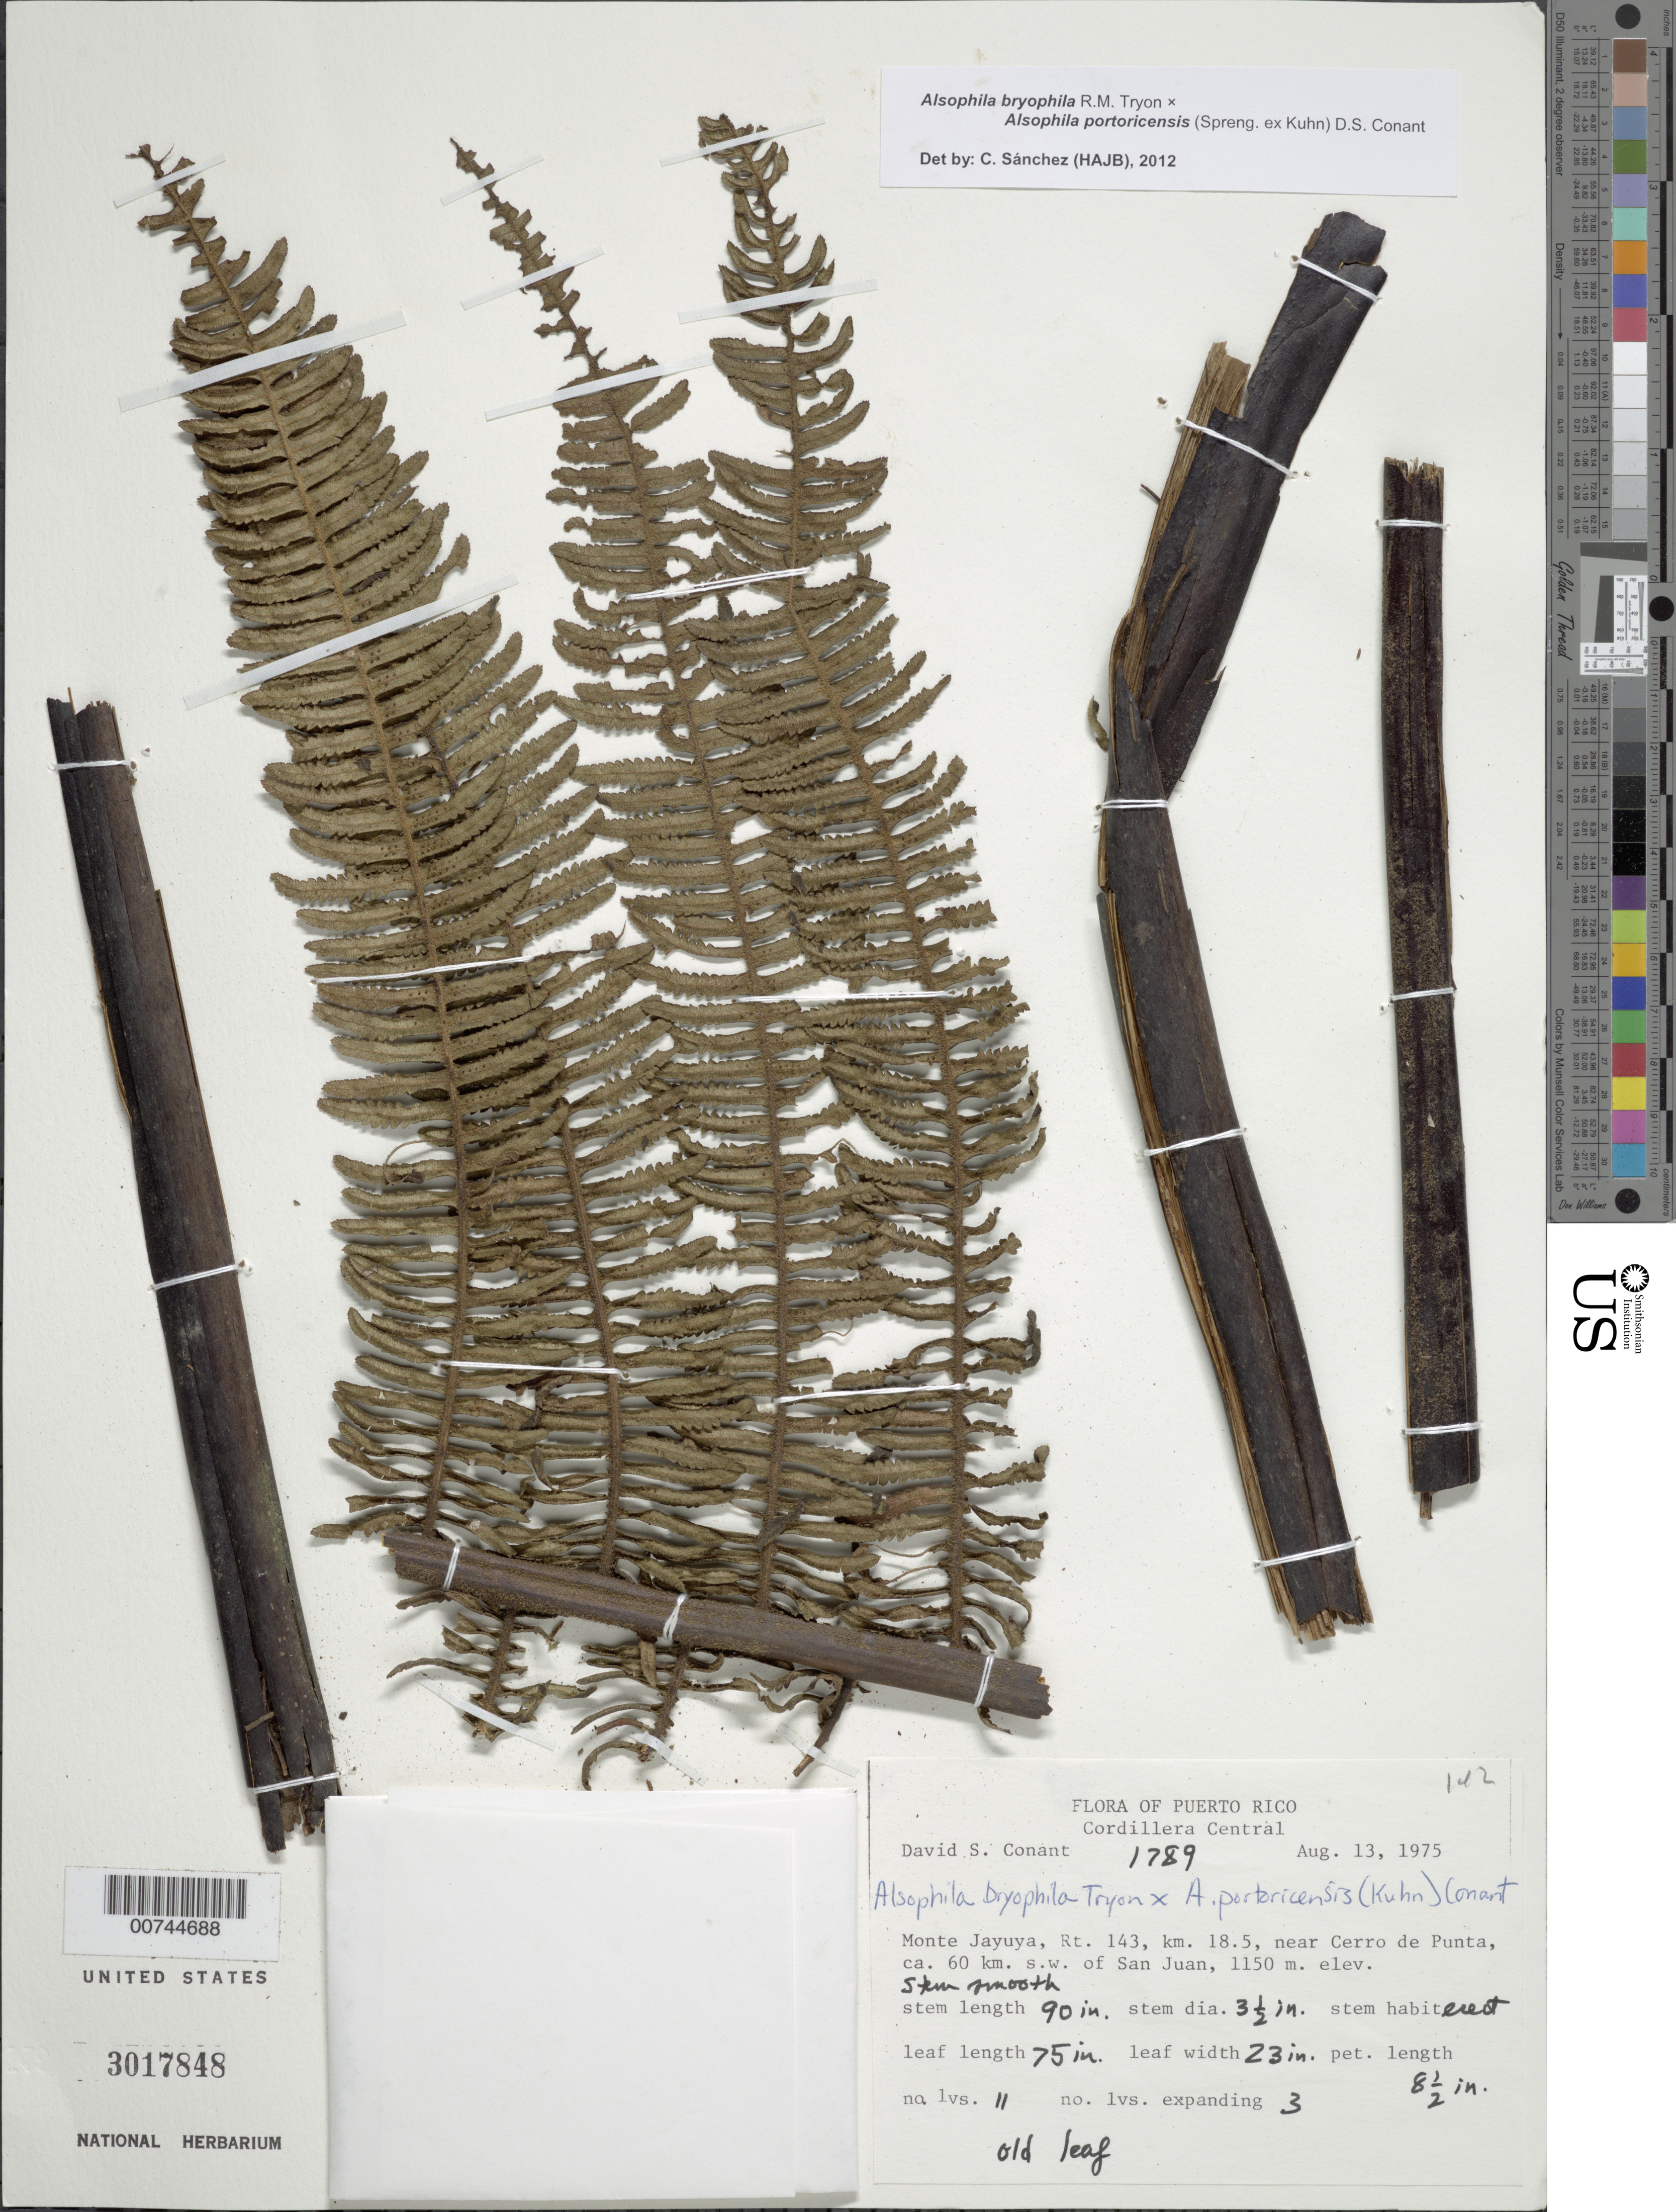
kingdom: Plantae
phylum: Tracheophyta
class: Polypodiopsida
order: Cyatheales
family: Cyatheaceae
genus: Alsophila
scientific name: Alsophila bryophila x A. portoricensis (Spreng. ex Kuhn) D.S. Conant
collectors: D. S. Conant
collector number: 1789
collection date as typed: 13 Aug 1975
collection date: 1975-08-13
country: Puerto Rico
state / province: Jayuya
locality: Cordillera Central, Monte Jayuya, Rt. 143, km 18.5, near Cerro de Punta, ca. 60 km SW of San Juan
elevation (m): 1150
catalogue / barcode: US 3017848